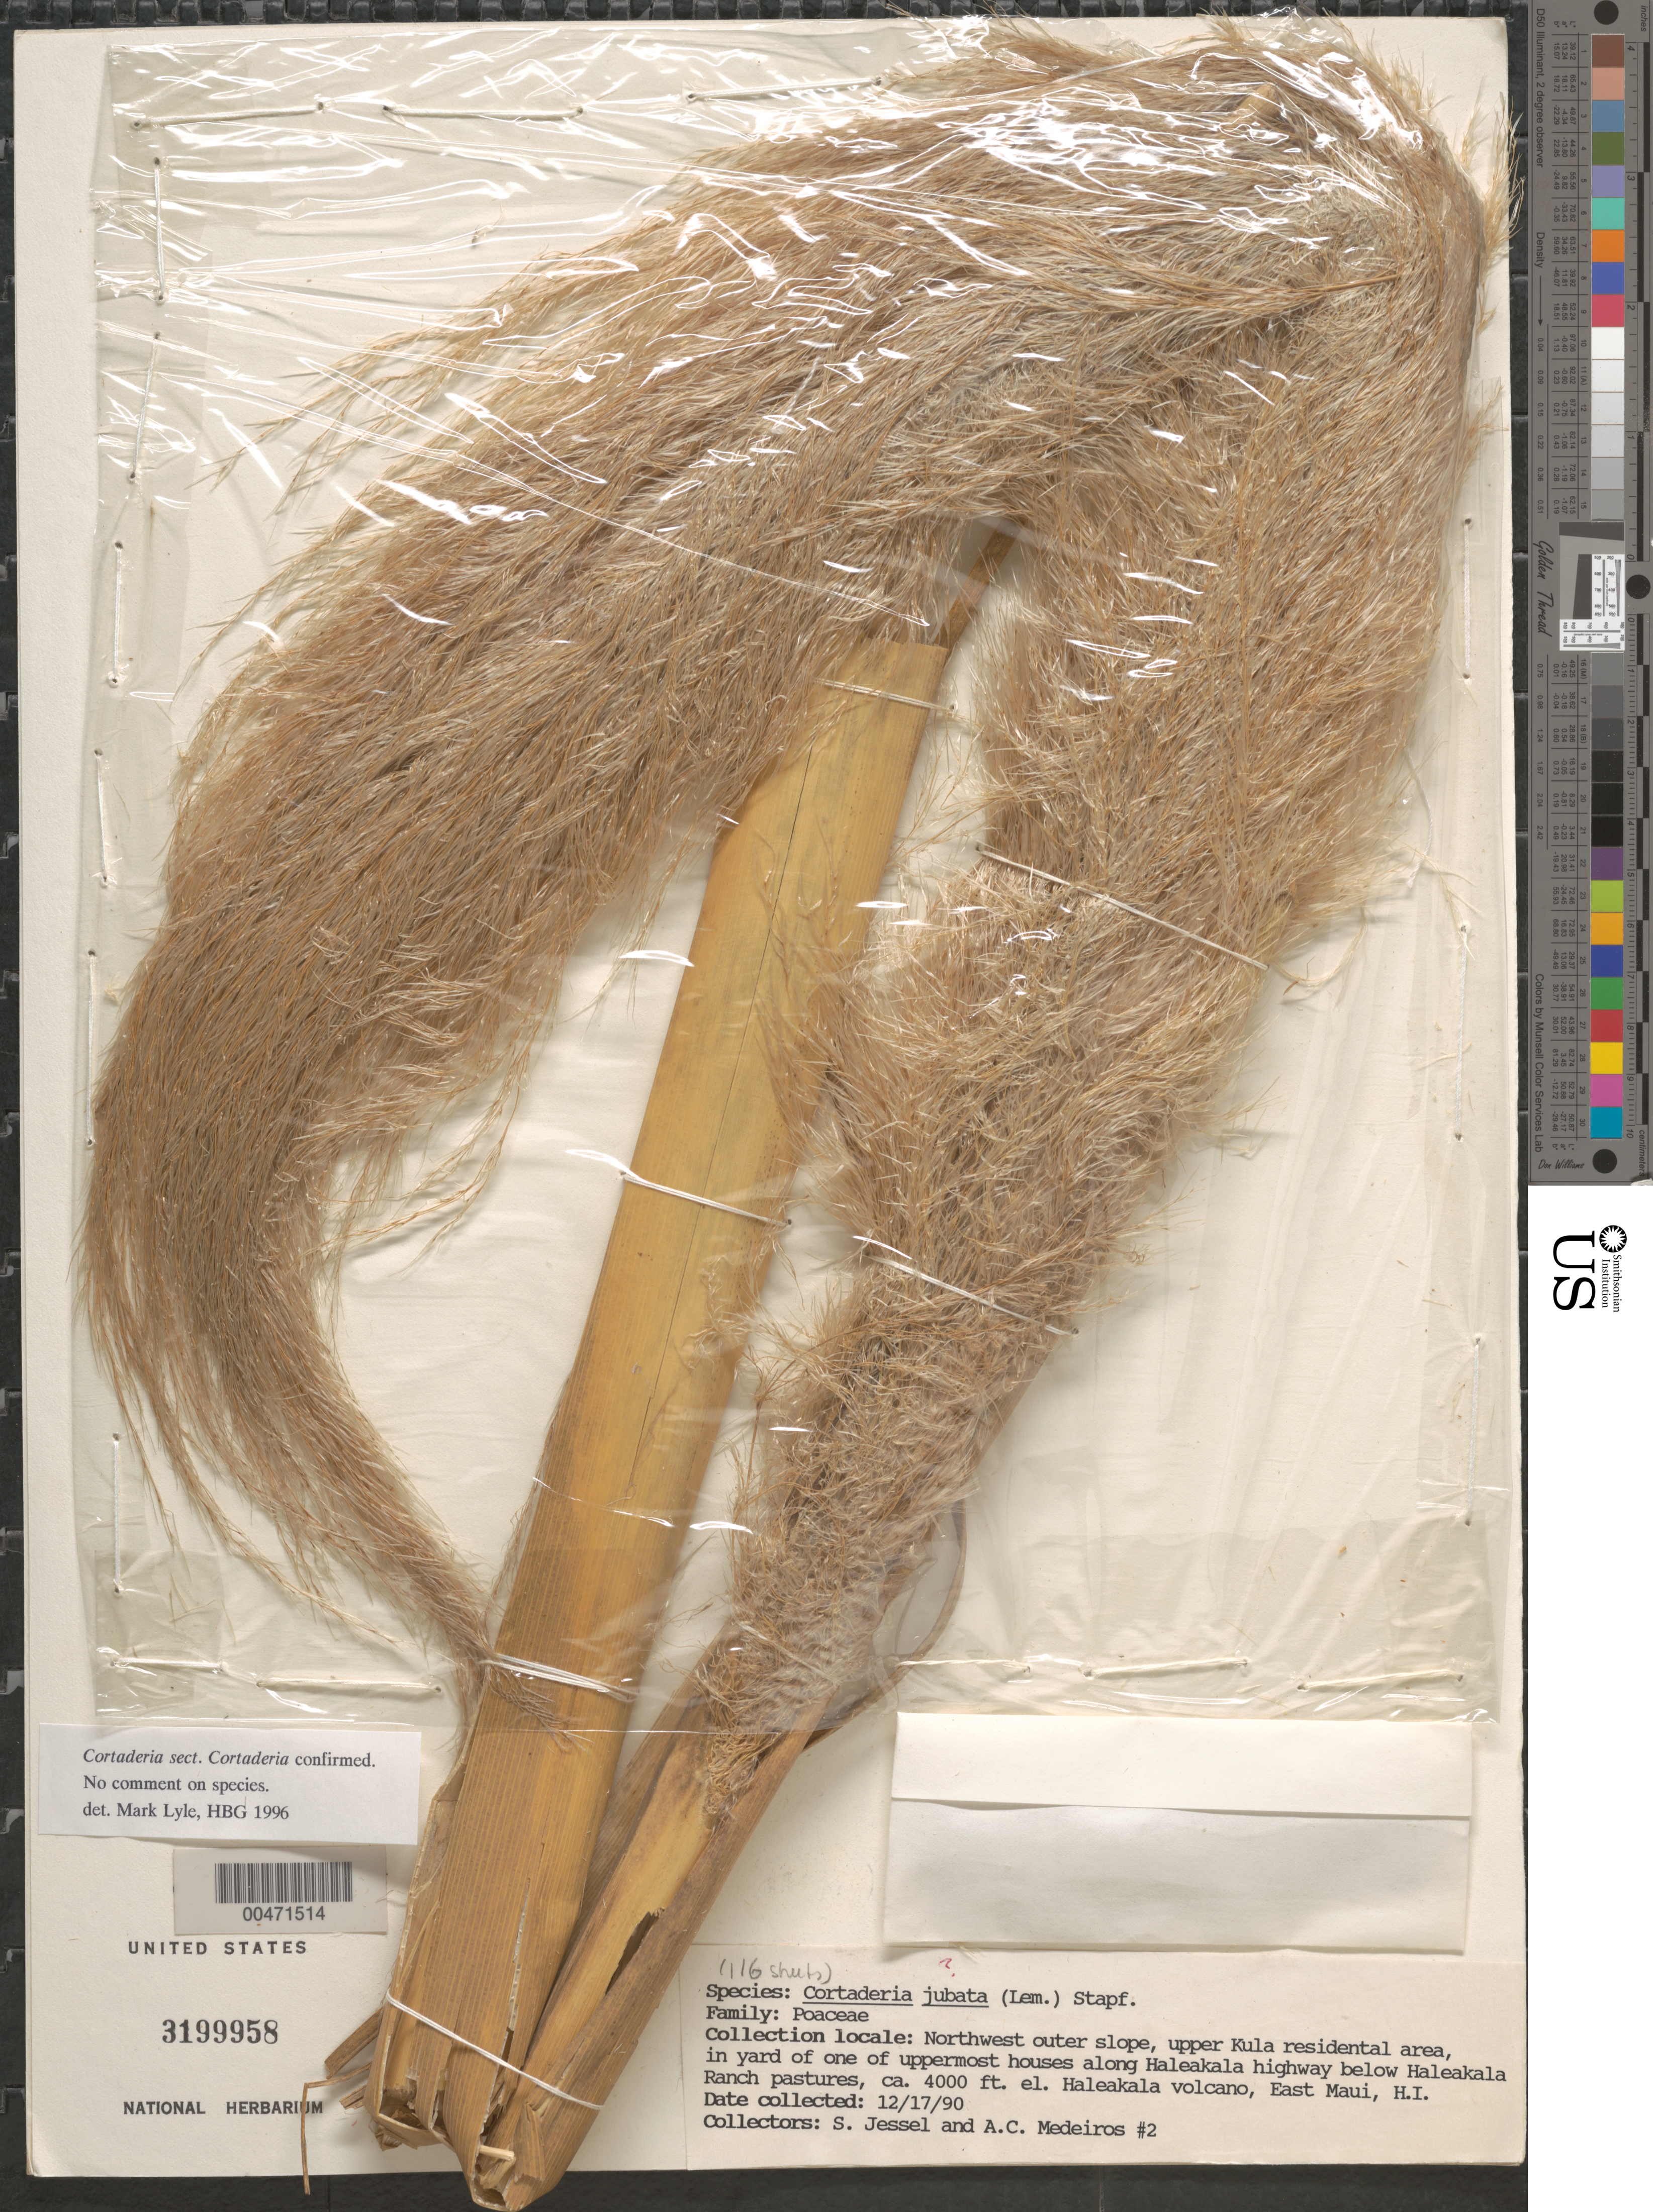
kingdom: Plantae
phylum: Tracheophyta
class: Liliopsida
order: Poales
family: Poaceae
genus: Cortaderia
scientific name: Cortaderia jubata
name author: (Lemoine) Stapf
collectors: S. Jessel & A. Medeiros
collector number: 2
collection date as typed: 17 Dec 1990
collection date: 1990-12-17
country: United States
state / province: Hawaii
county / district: Maui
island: Maui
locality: NW outer slope, upper Kula residential area, ...along Haleakala hwy below Haleakala Ranch pastures, Haleakala Volcano, E Maui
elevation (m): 1219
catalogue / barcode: US 3199958